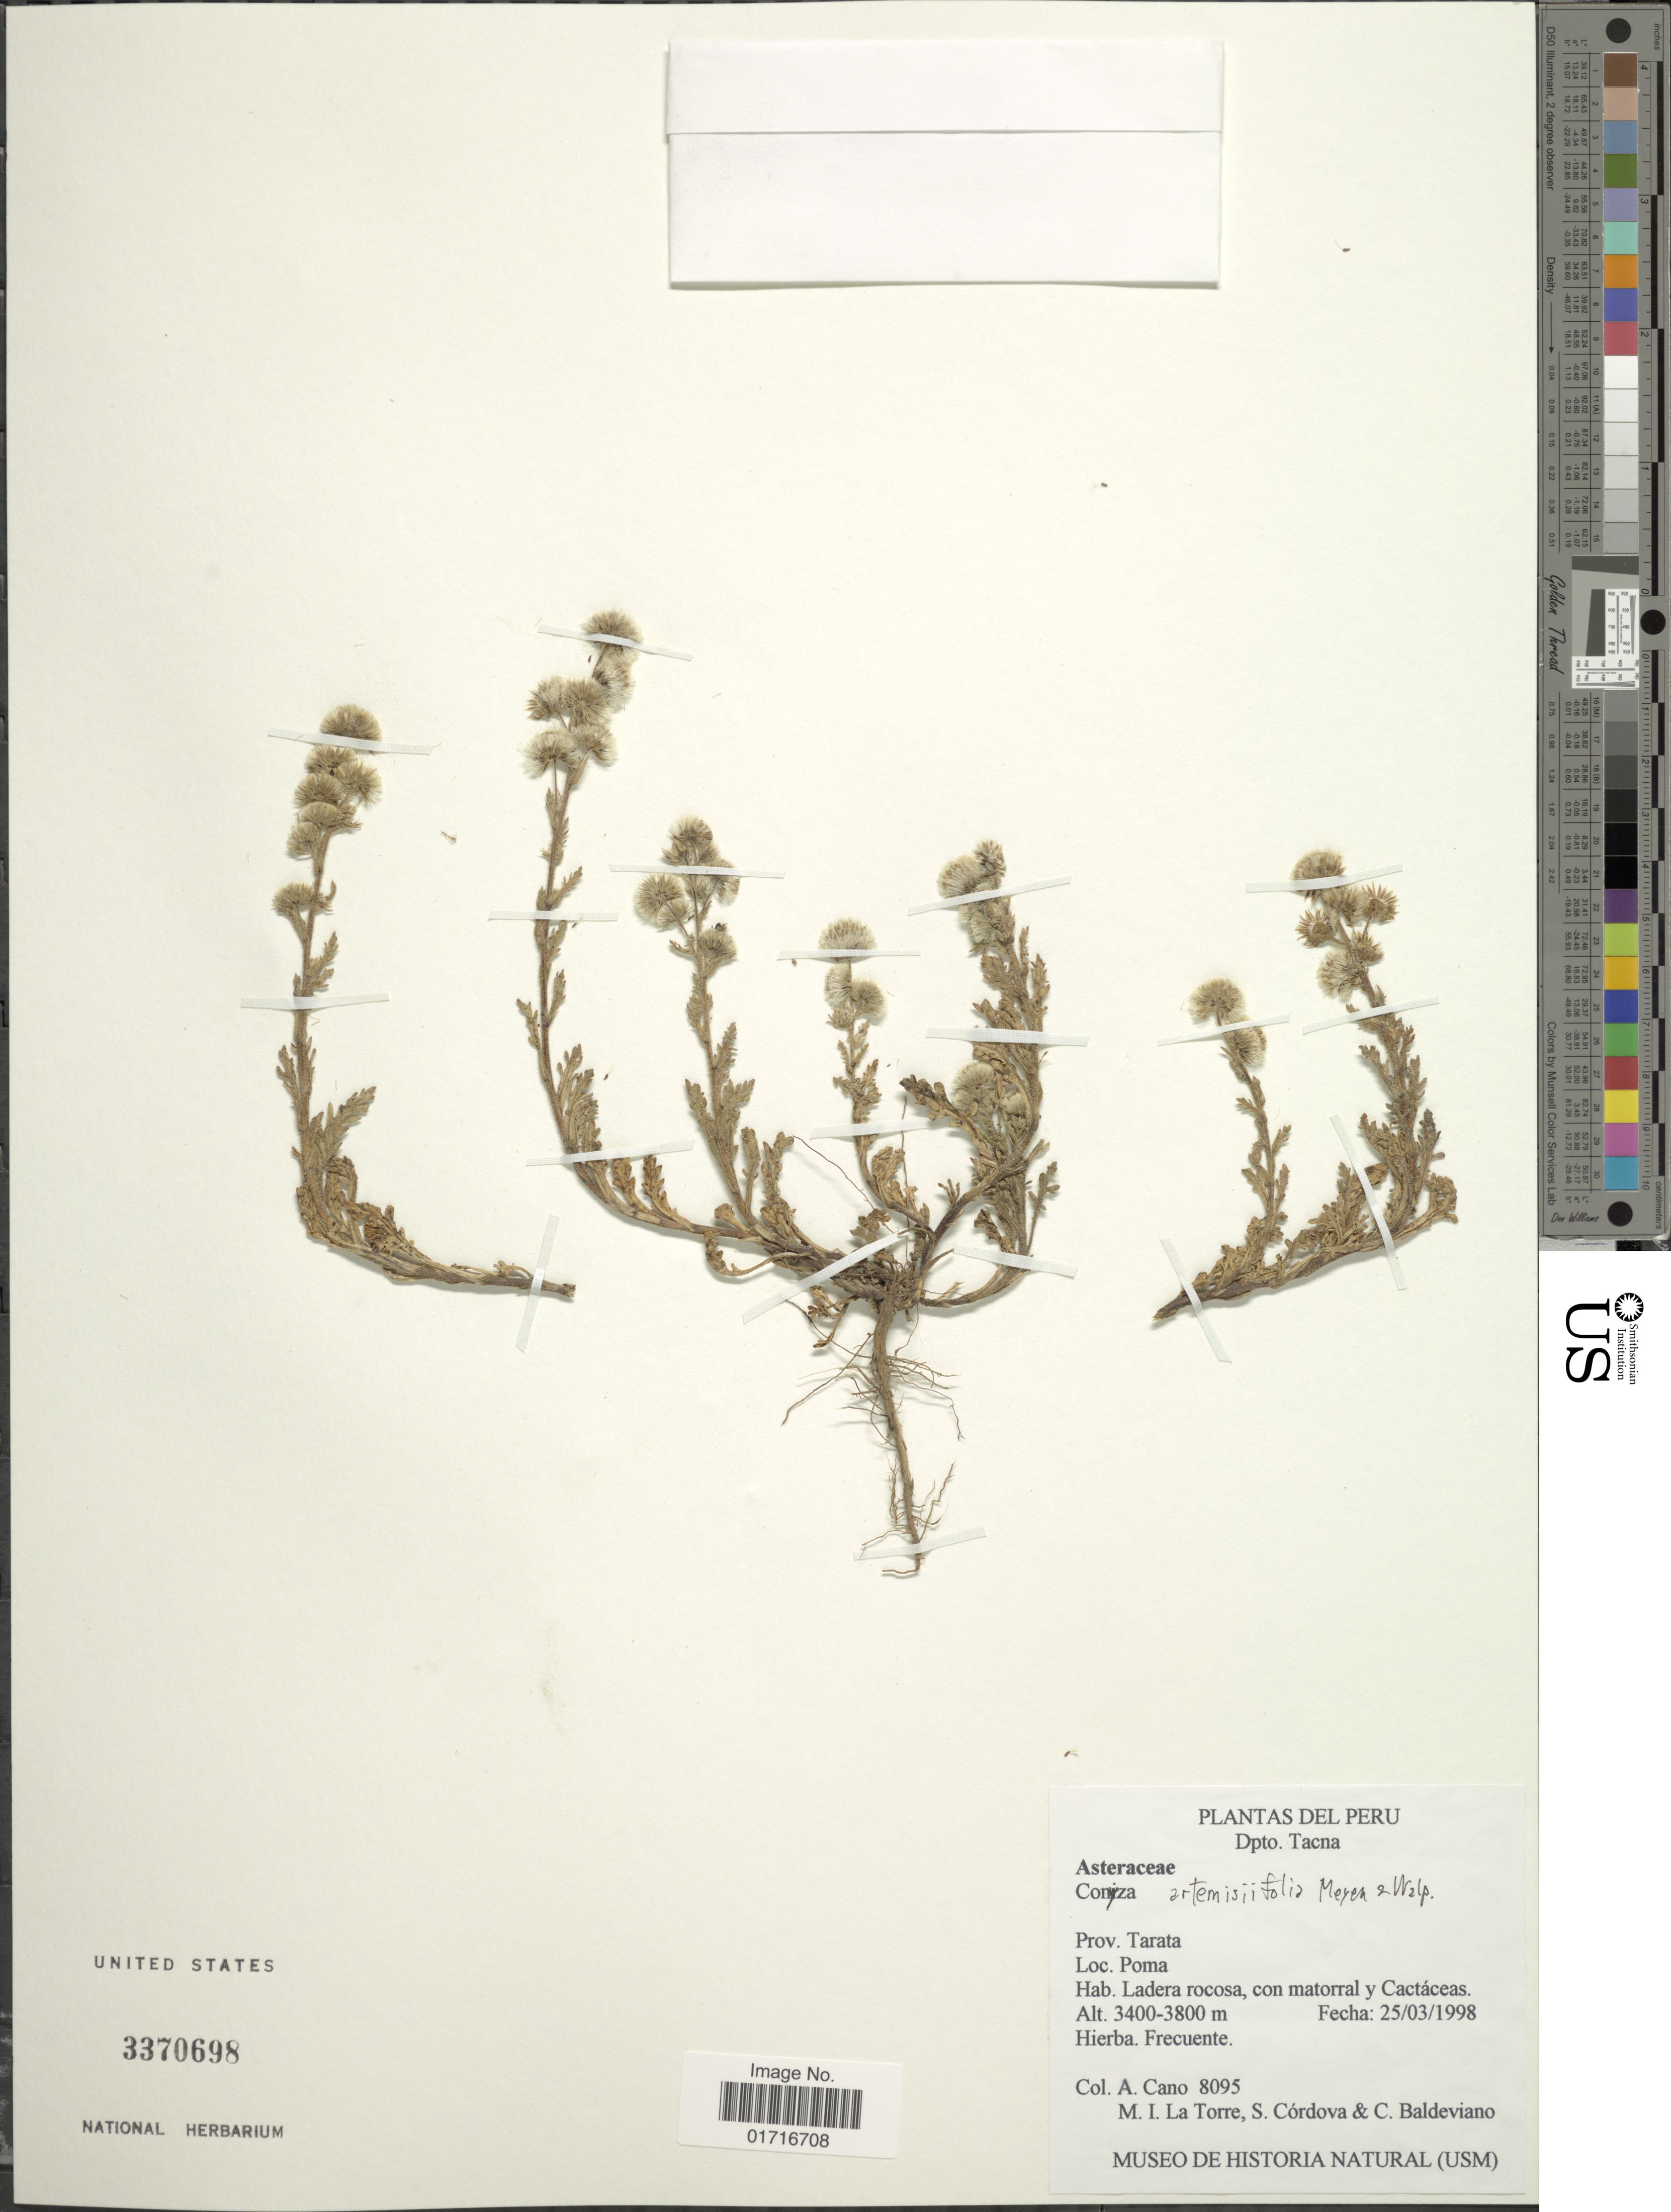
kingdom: Plantae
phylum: Tracheophyta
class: Magnoliopsida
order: Asterales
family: Asteraceae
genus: Conyza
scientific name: Conyza artemisifolia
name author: Meyen & Walp.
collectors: A. Cano, M. I. La Torre, S. Cordova & C. Baldevianio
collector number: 8095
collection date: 1998-03-25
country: Peru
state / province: Tacna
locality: Prov.Tarata, Poma.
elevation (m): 3400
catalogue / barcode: US 3370698